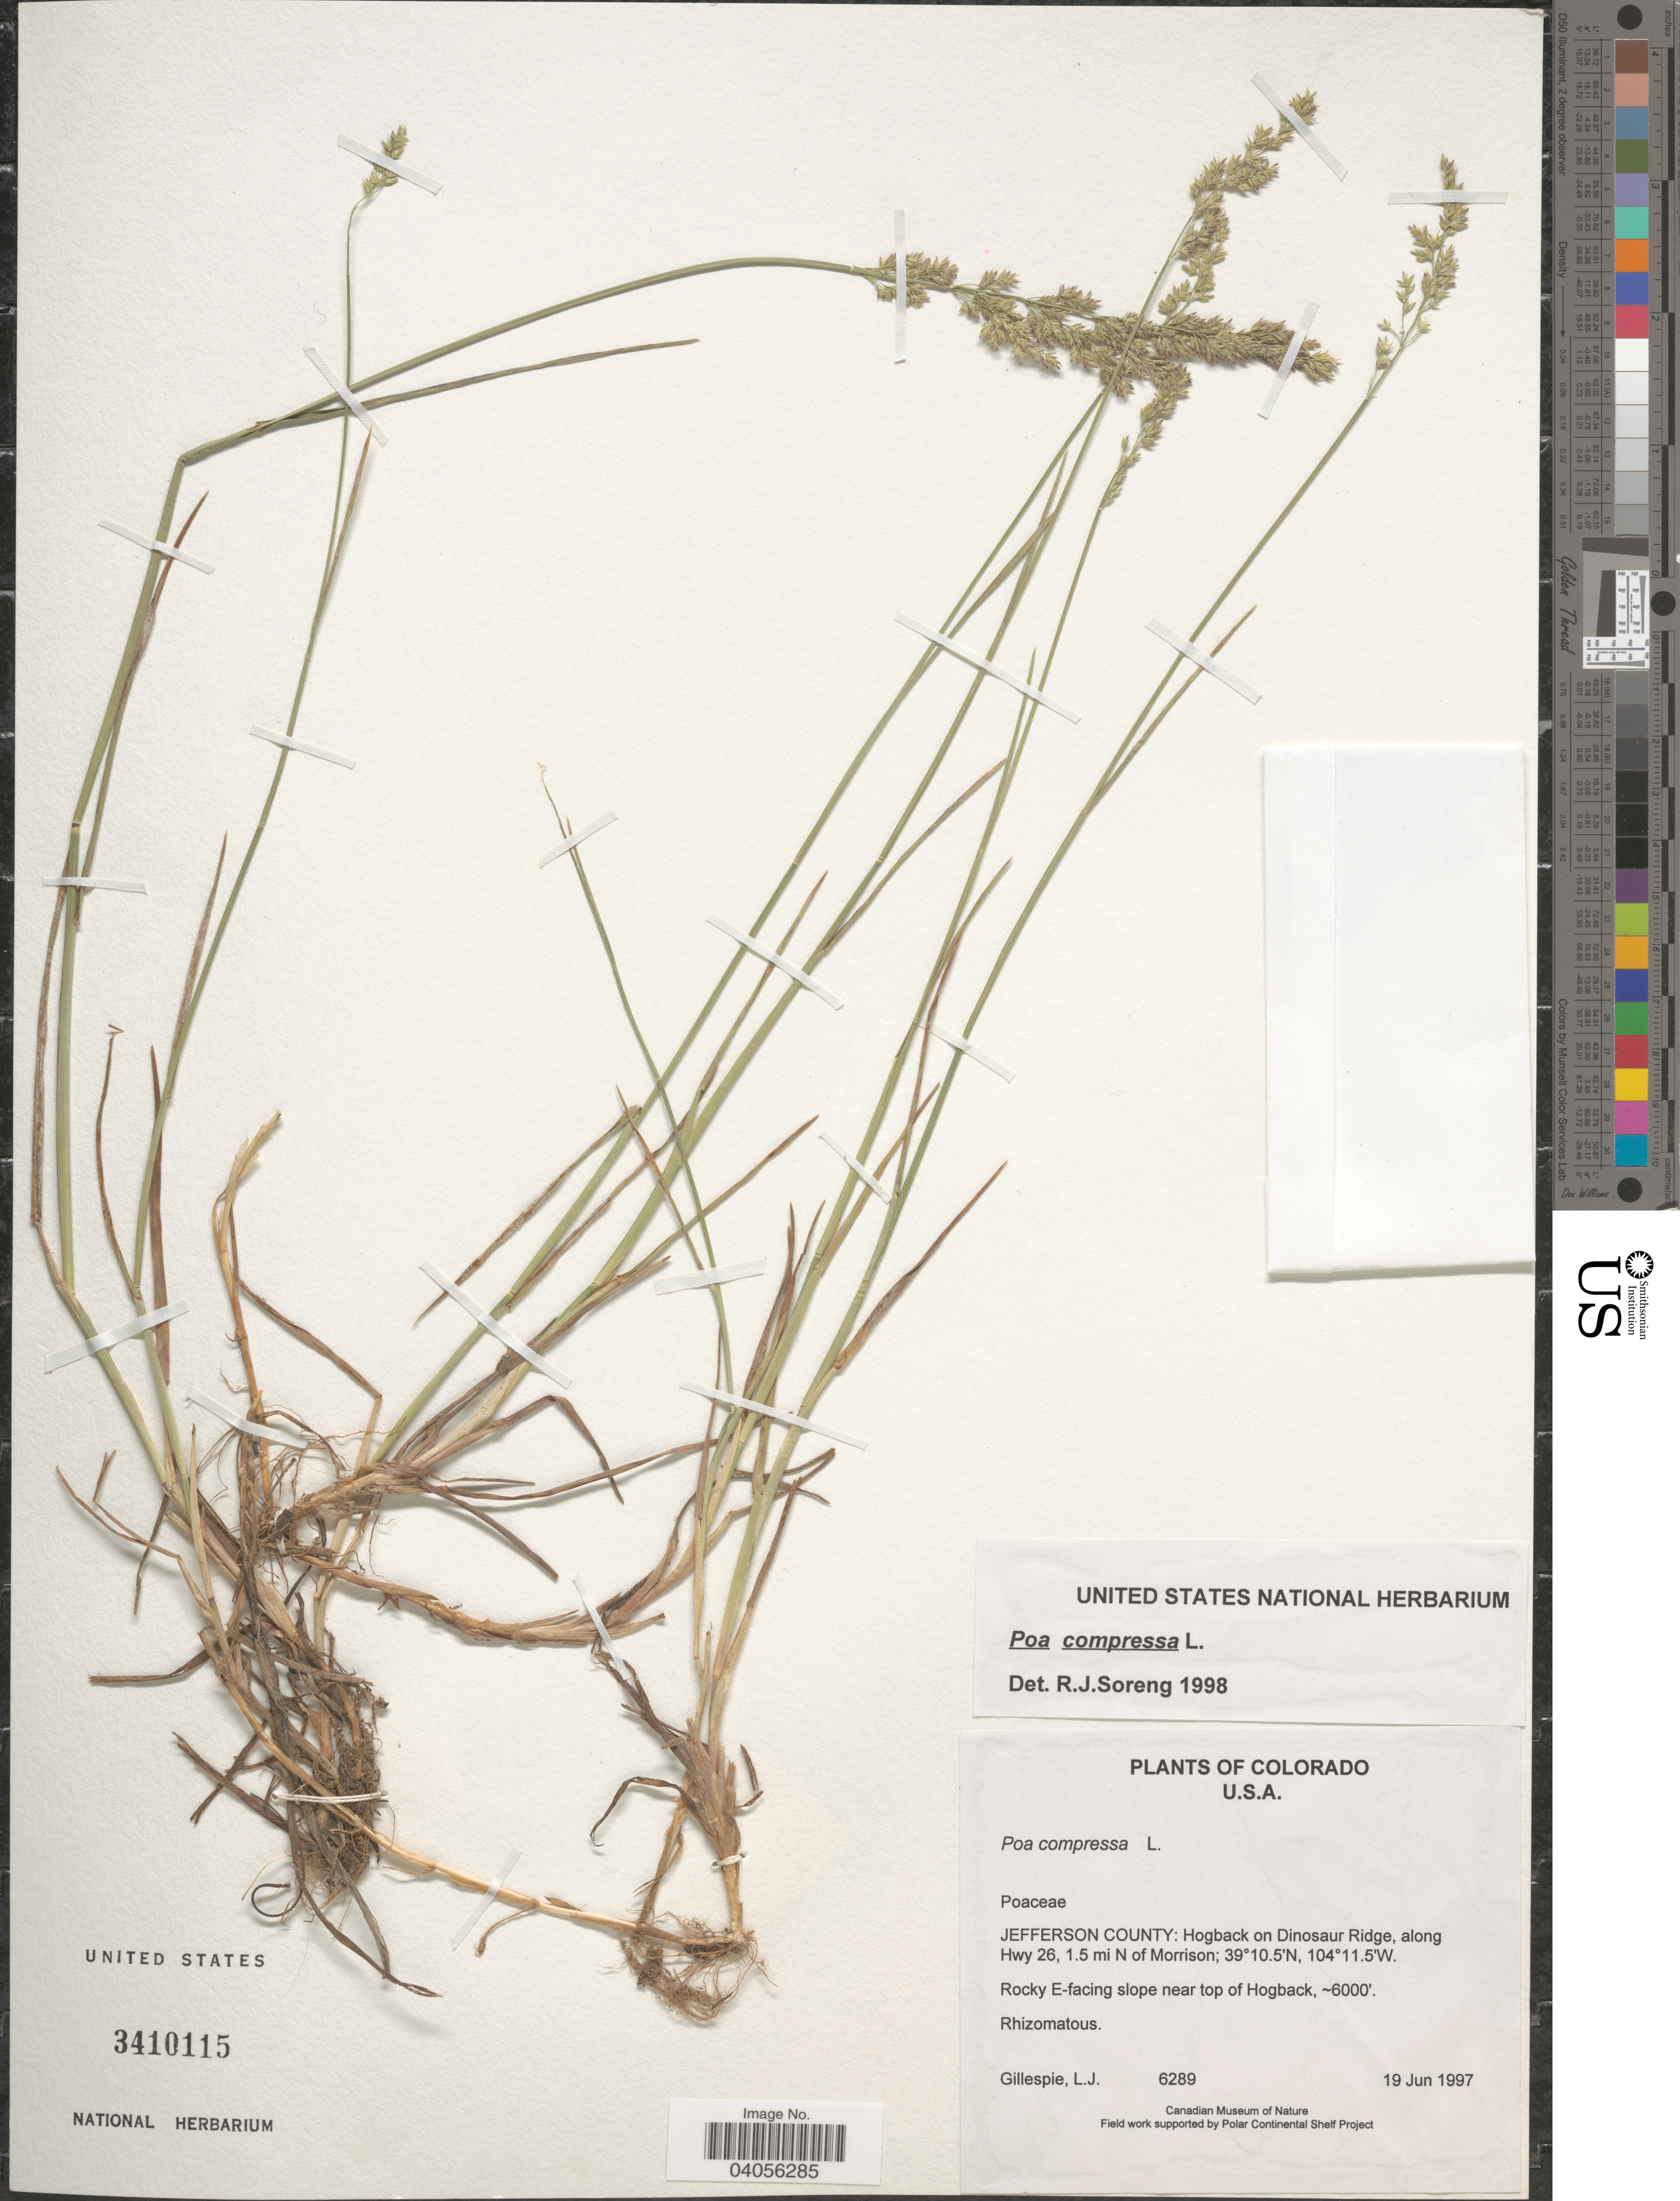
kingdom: Plantae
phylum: Tracheophyta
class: Liliopsida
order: Poales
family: Poaceae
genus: Poa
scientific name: Poa compressa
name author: L.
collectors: L. Gillespie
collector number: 6289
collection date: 1997-06-19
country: United States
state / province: Colorado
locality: Jefferson County: Hogback on Dinosaur Ridge, along Hwy 26, 1. 5 mi N of Morrison. Rocky E-facing slope near top of Hogback.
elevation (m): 1829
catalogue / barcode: US 3410115